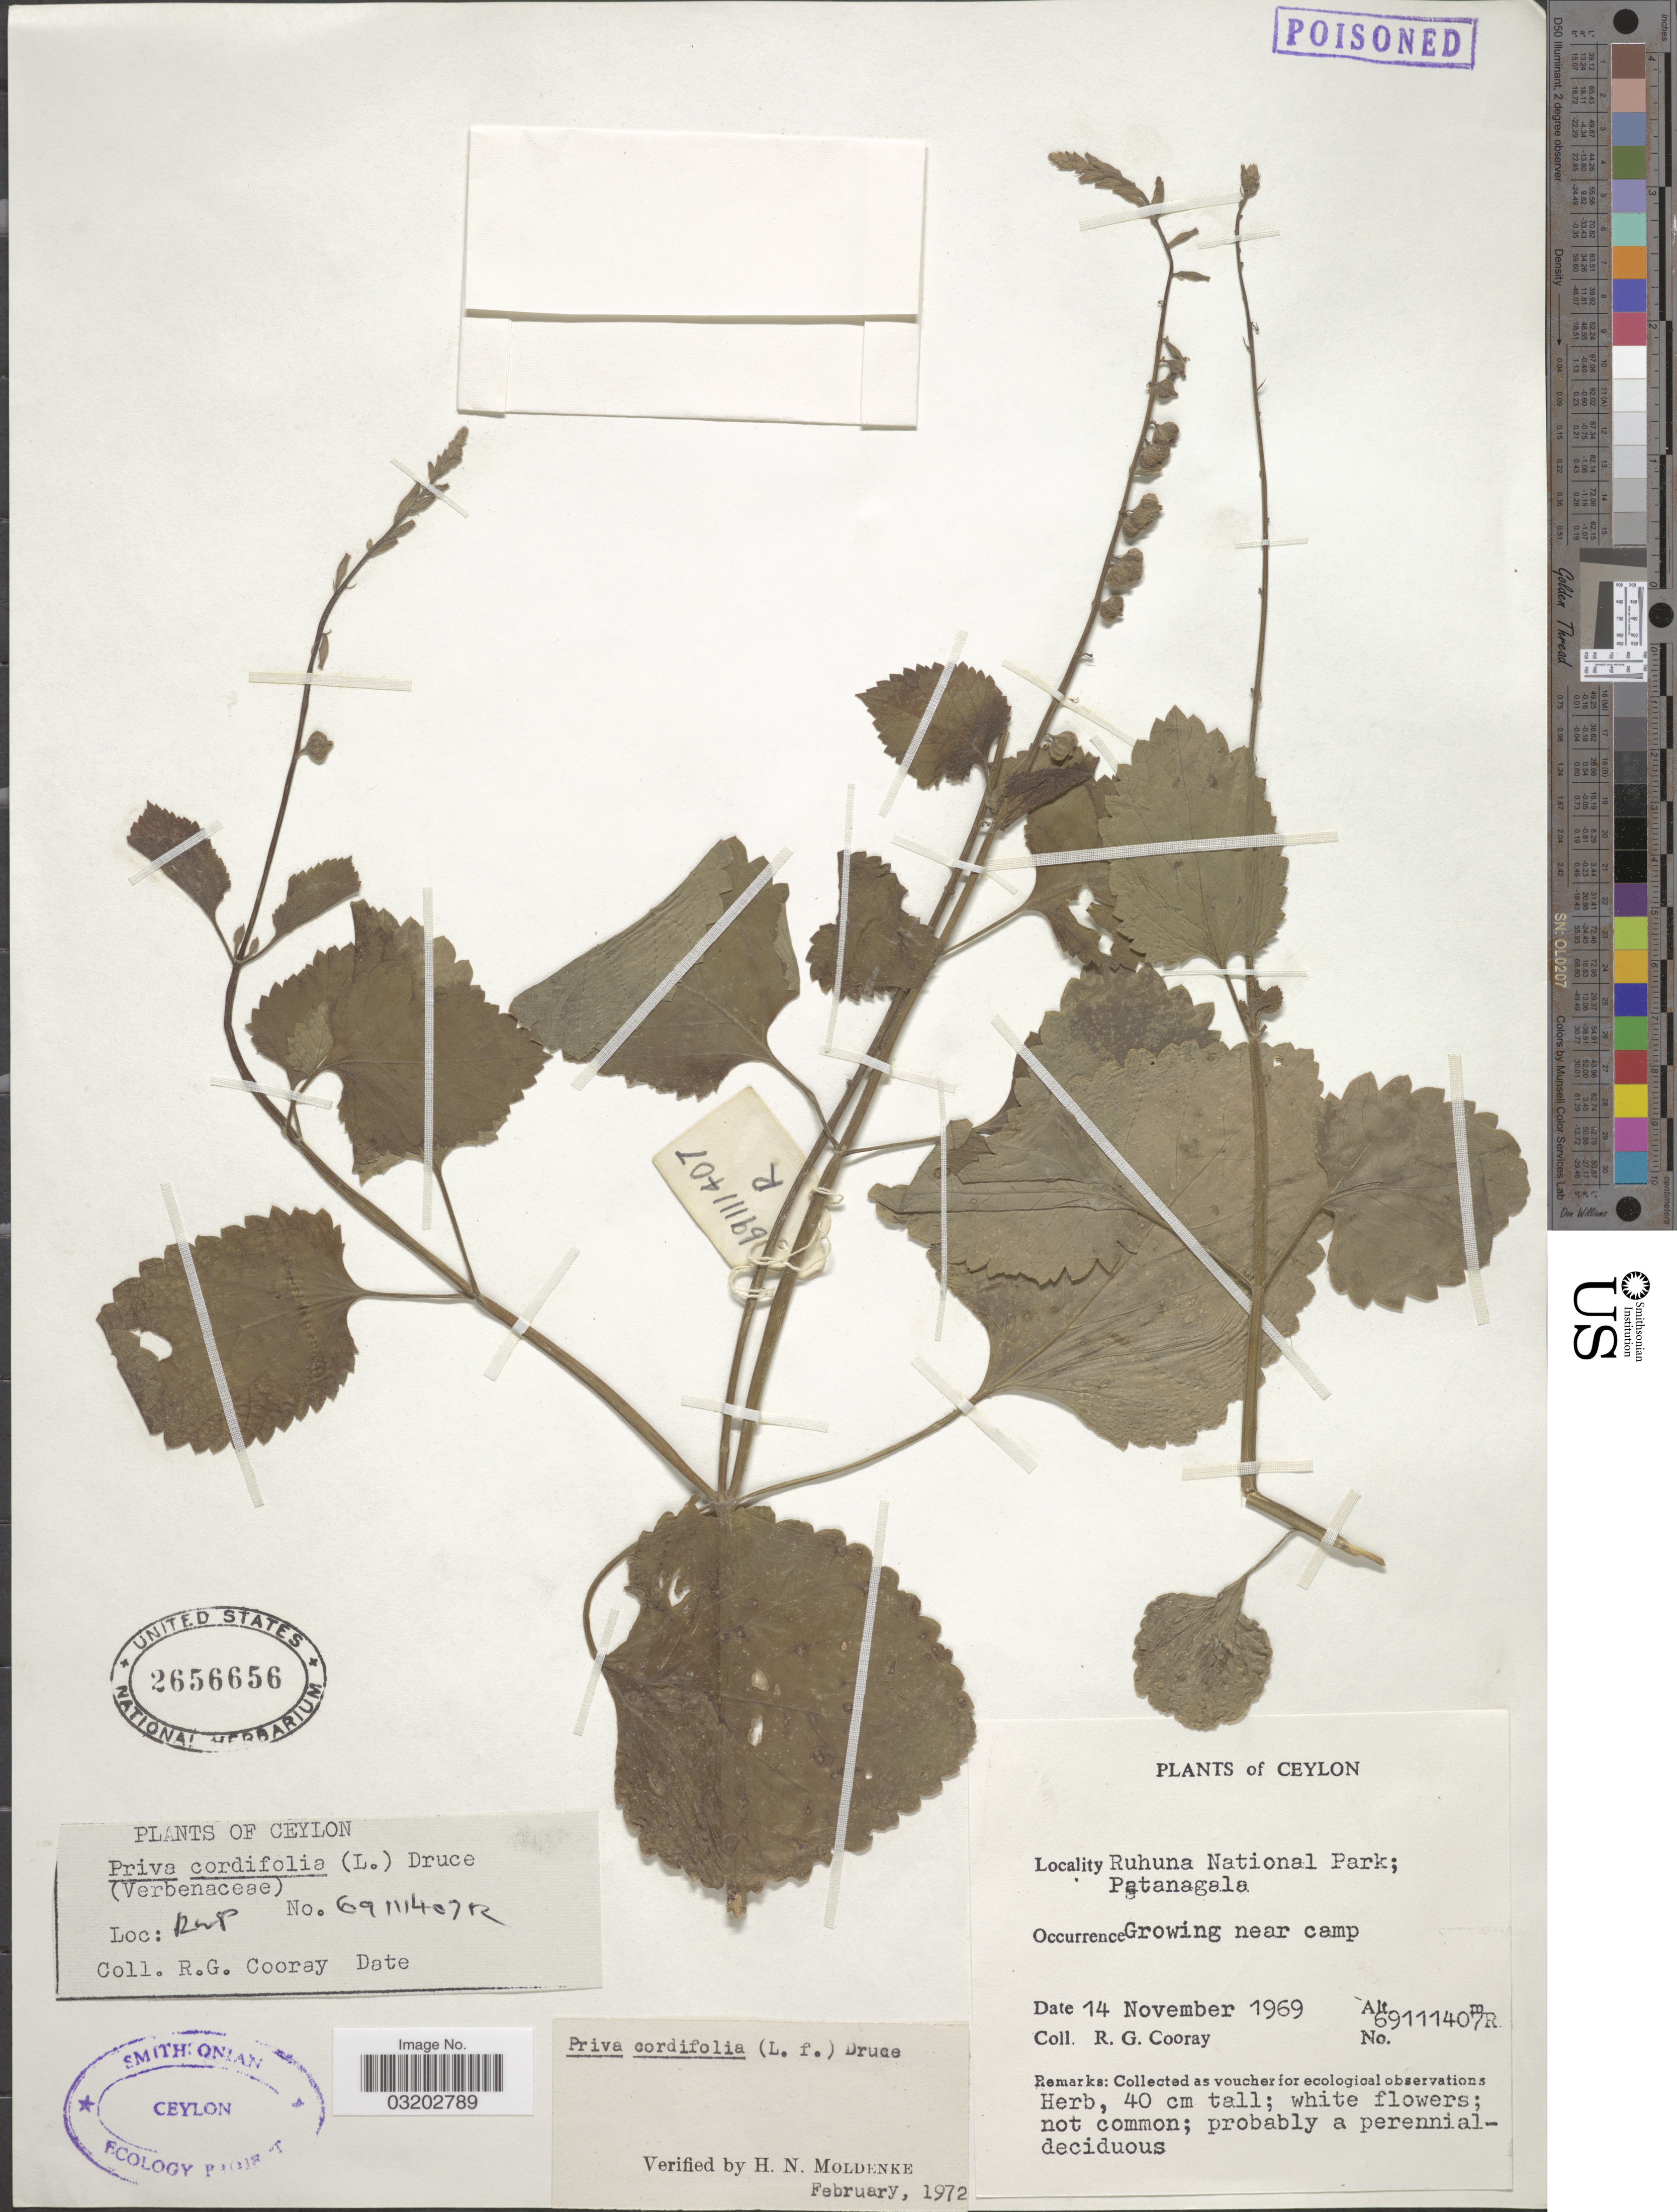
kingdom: Plantae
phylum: Tracheophyta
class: Magnoliopsida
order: Lamiales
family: Verbenaceae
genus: Priva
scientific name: Priva cordifolia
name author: (L. f.) Druce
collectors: R. Cooray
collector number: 69111407R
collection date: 1969-11-14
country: Sri Lanka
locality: Ceylon. Ruhuna National Park, Patanagala. Growing near camp.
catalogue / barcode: US 2656656